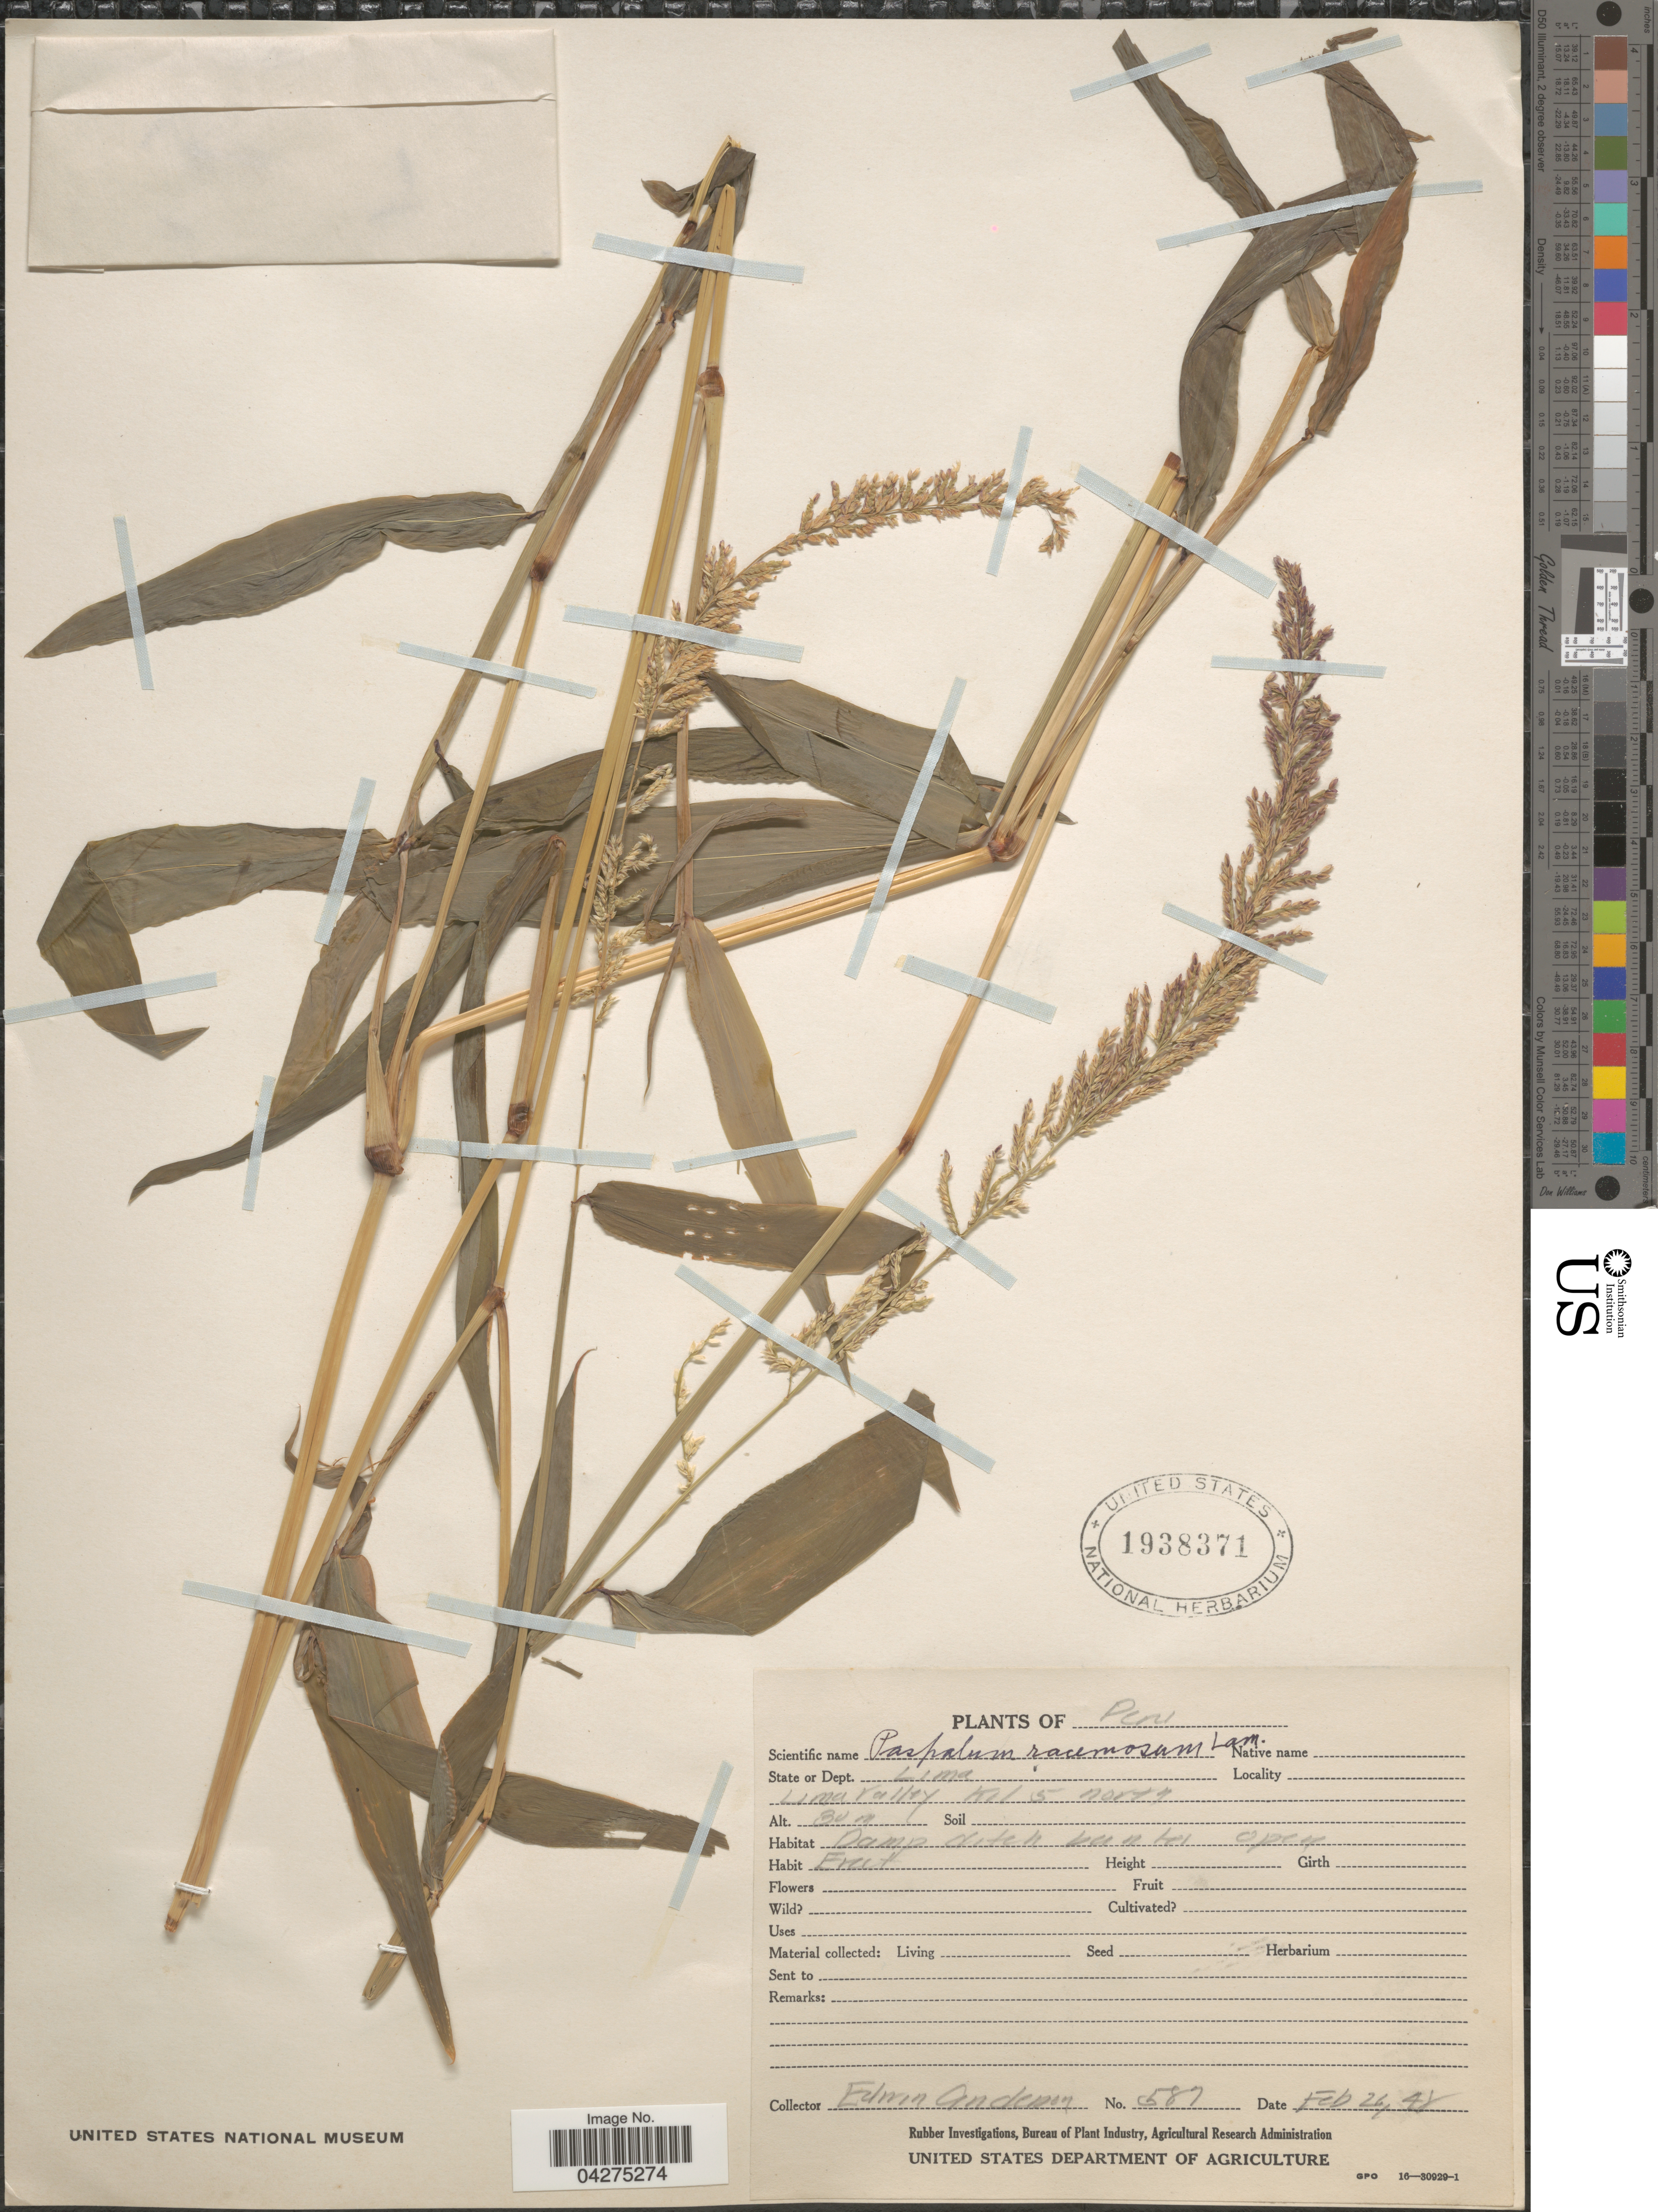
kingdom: Plantae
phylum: Tracheophyta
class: Liliopsida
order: Poales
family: Poaceae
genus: Paspalum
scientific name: Paspalum racemosum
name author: Lam.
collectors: E. Anderson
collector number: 587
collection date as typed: Transcribed d/m/y: 26/2/42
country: Peru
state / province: Lima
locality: State or Dept. Lima. Lima Valley Kil 5 north.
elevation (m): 30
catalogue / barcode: US 1938371